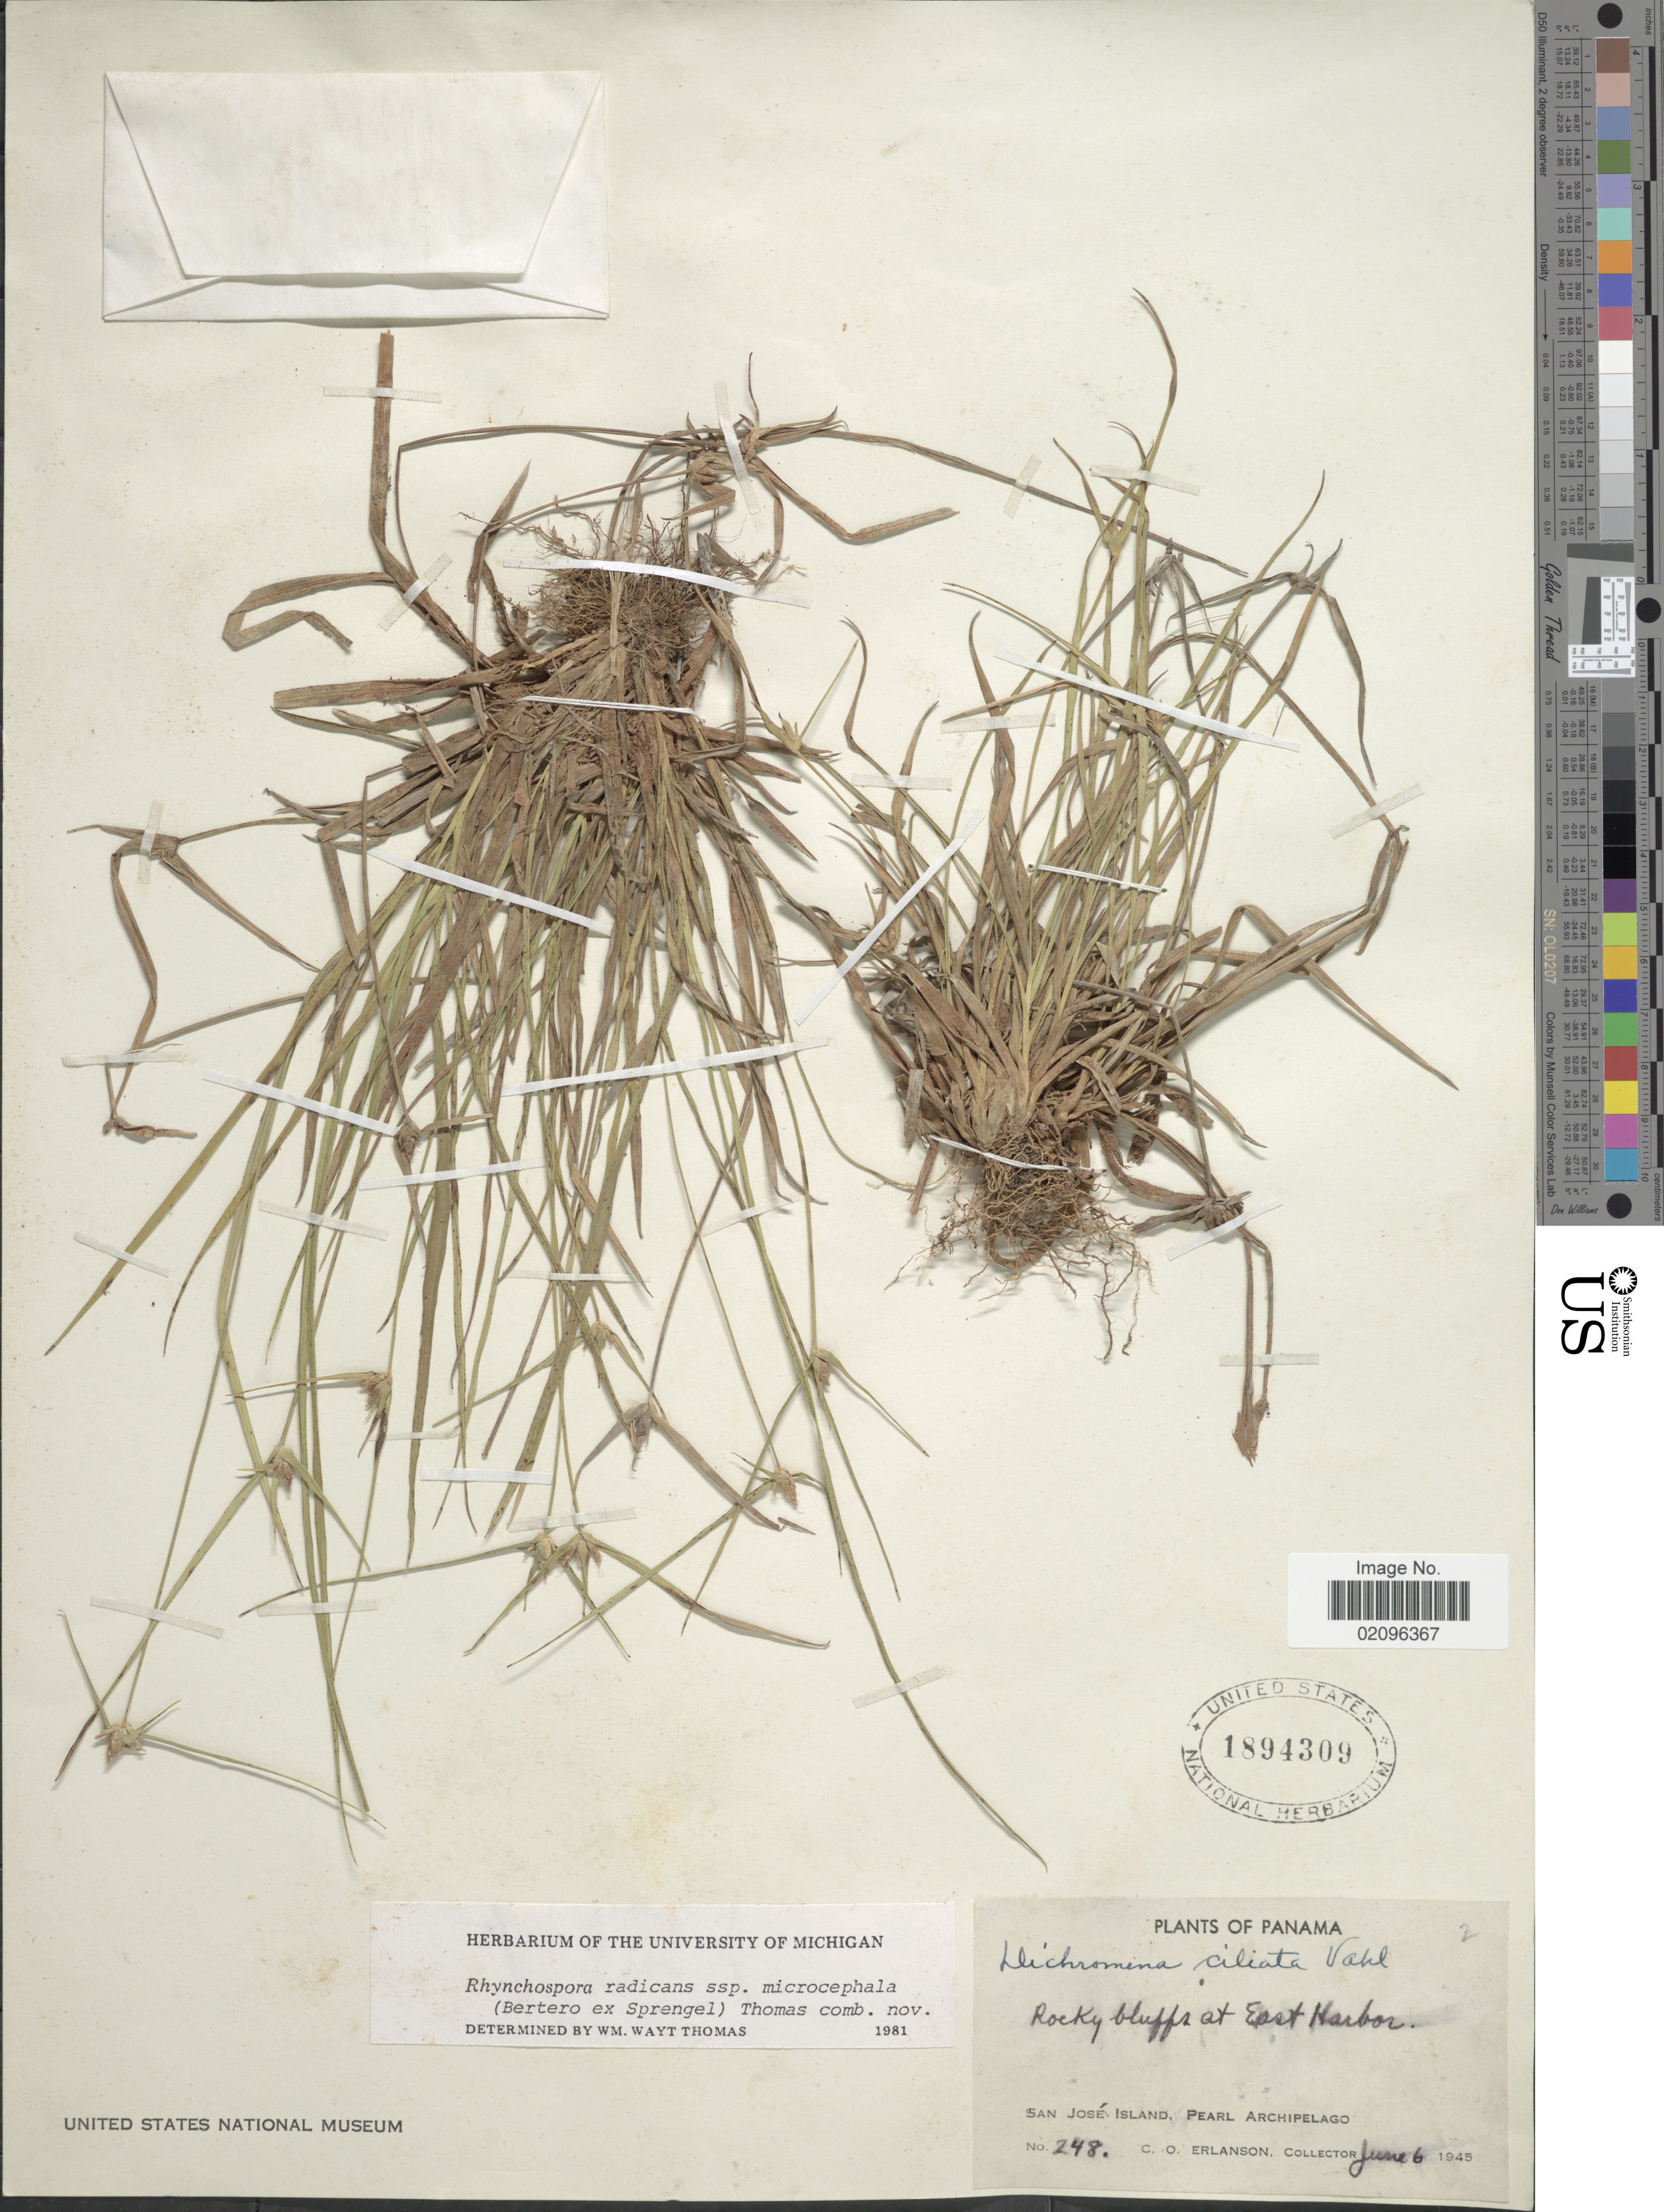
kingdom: Plantae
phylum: Tracheophyta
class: Liliopsida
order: Poales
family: Cyperaceae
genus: Rhynchospora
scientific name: Rhynchospora radicans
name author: (Schltdl. & Cham.) H. Pfeiff.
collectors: C. O. Erlanson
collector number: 248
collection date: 1945-06-06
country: Panama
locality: San Jose Island, Pearl Archipelago. Rocky bluffs at East Harbor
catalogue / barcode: US 1894309